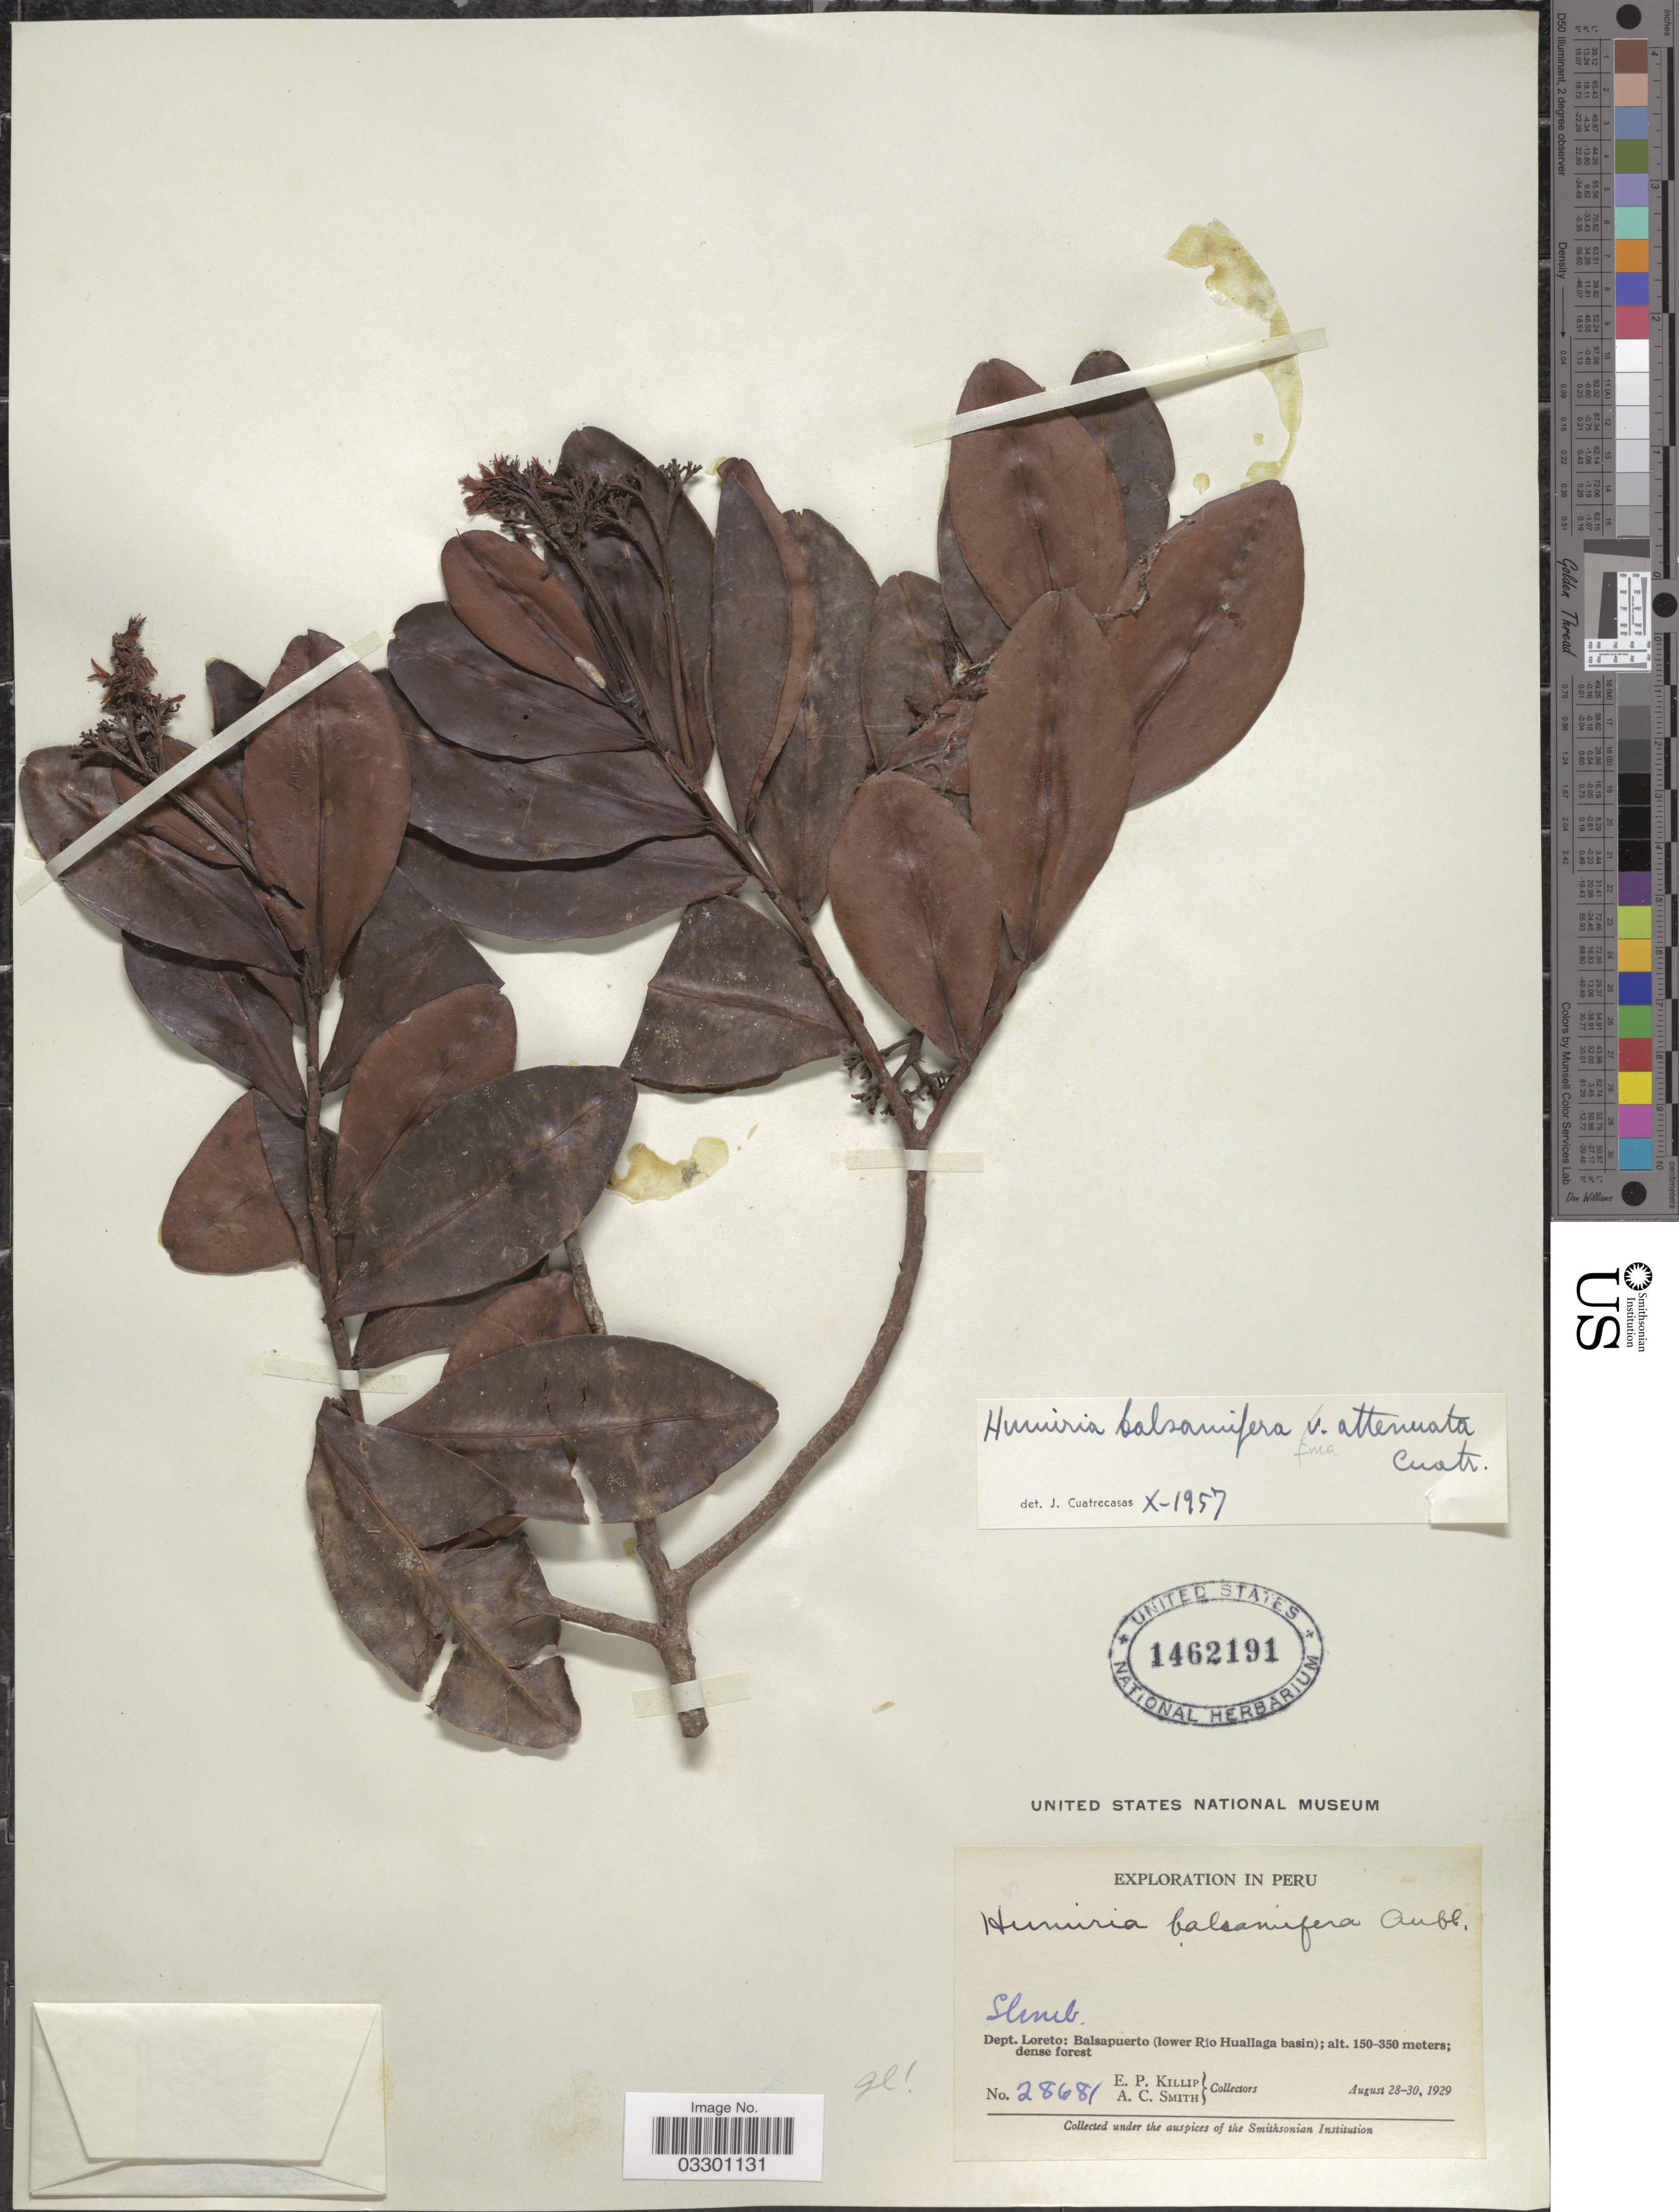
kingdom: Plantae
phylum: Tracheophyta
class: Magnoliopsida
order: Malpighiales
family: Humiriaceae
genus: Humiria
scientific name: Humiria balsamifera f. attenuata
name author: Cuatrec.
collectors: E. P. Killip & A. C. Smith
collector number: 28681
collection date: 1929-08-28/1929-08-30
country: Peru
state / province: Loreto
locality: Dept. Loreto: Balsapuerto (lower Rio Huallaga basin).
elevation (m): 150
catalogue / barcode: US 1462191